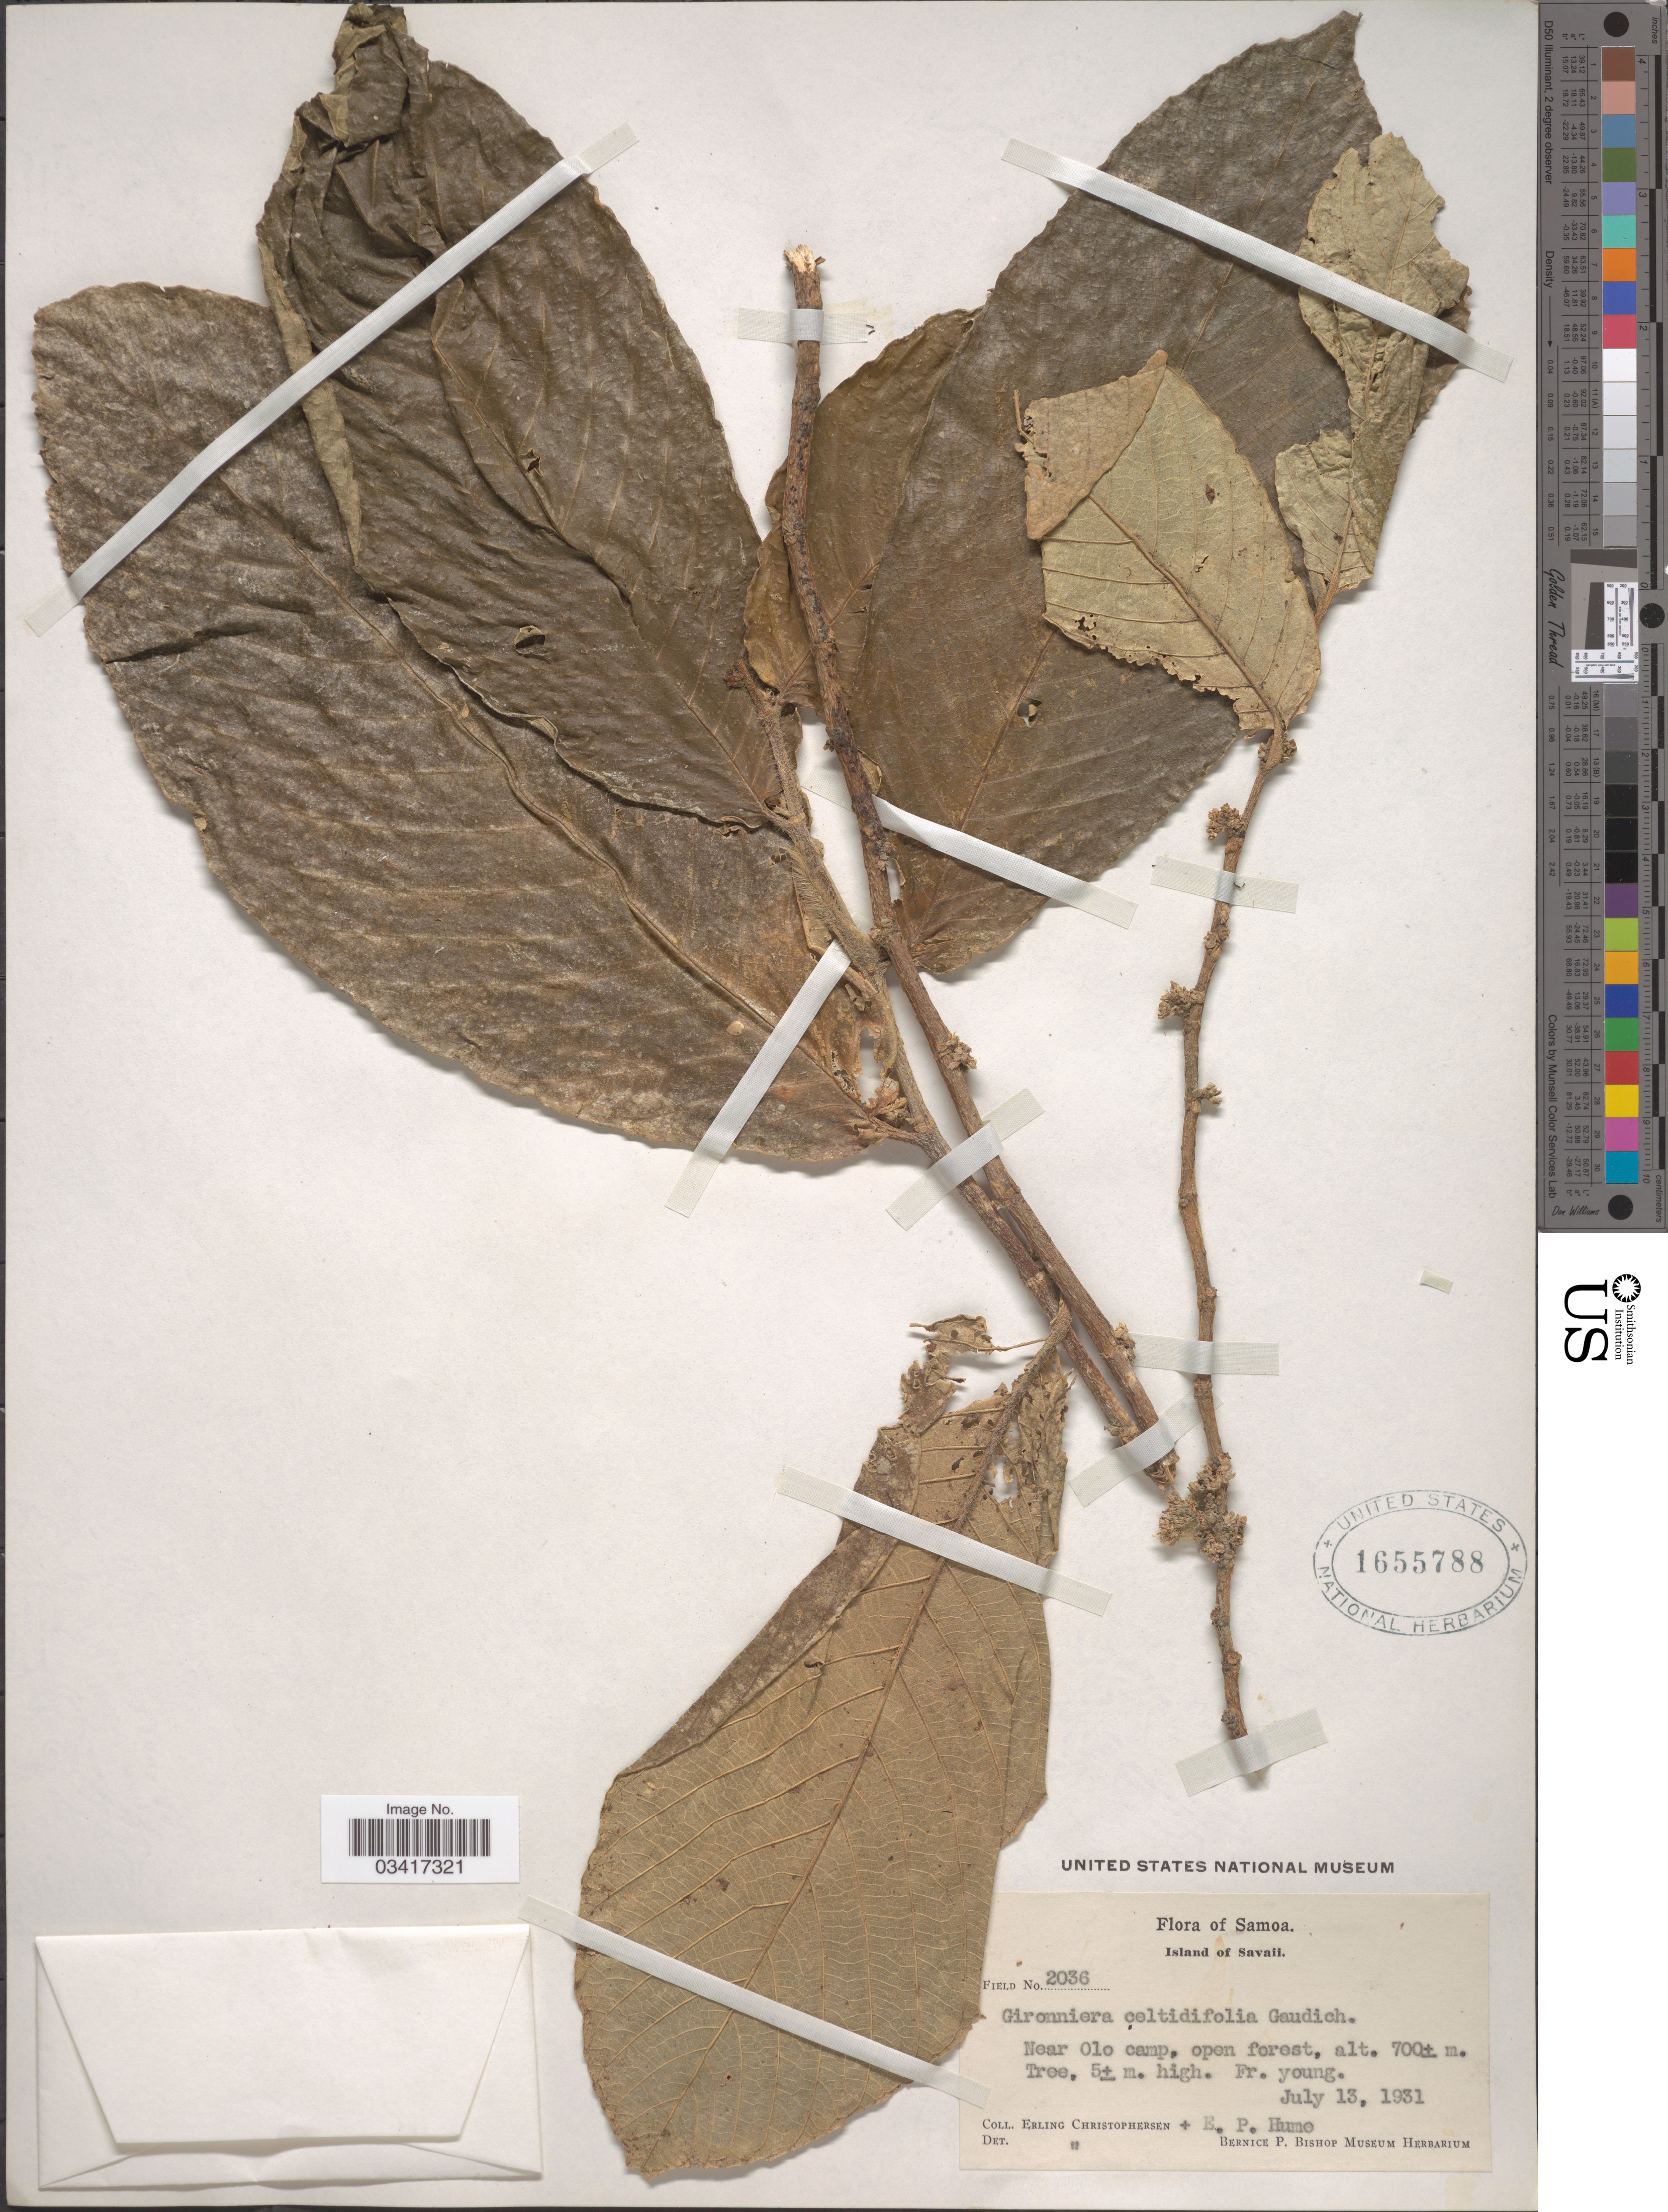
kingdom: Plantae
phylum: Tracheophyta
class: Magnoliopsida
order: Rosales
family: Cannabaceae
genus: Gironniera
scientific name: Gironniera celtidifolia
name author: Gaudich.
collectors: E. Christophersen & E. P. Hume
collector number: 2036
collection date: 1931-07-13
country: Samoa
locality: Island of Savaii. Near Olo camp, open forest.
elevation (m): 700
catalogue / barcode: US 1655788